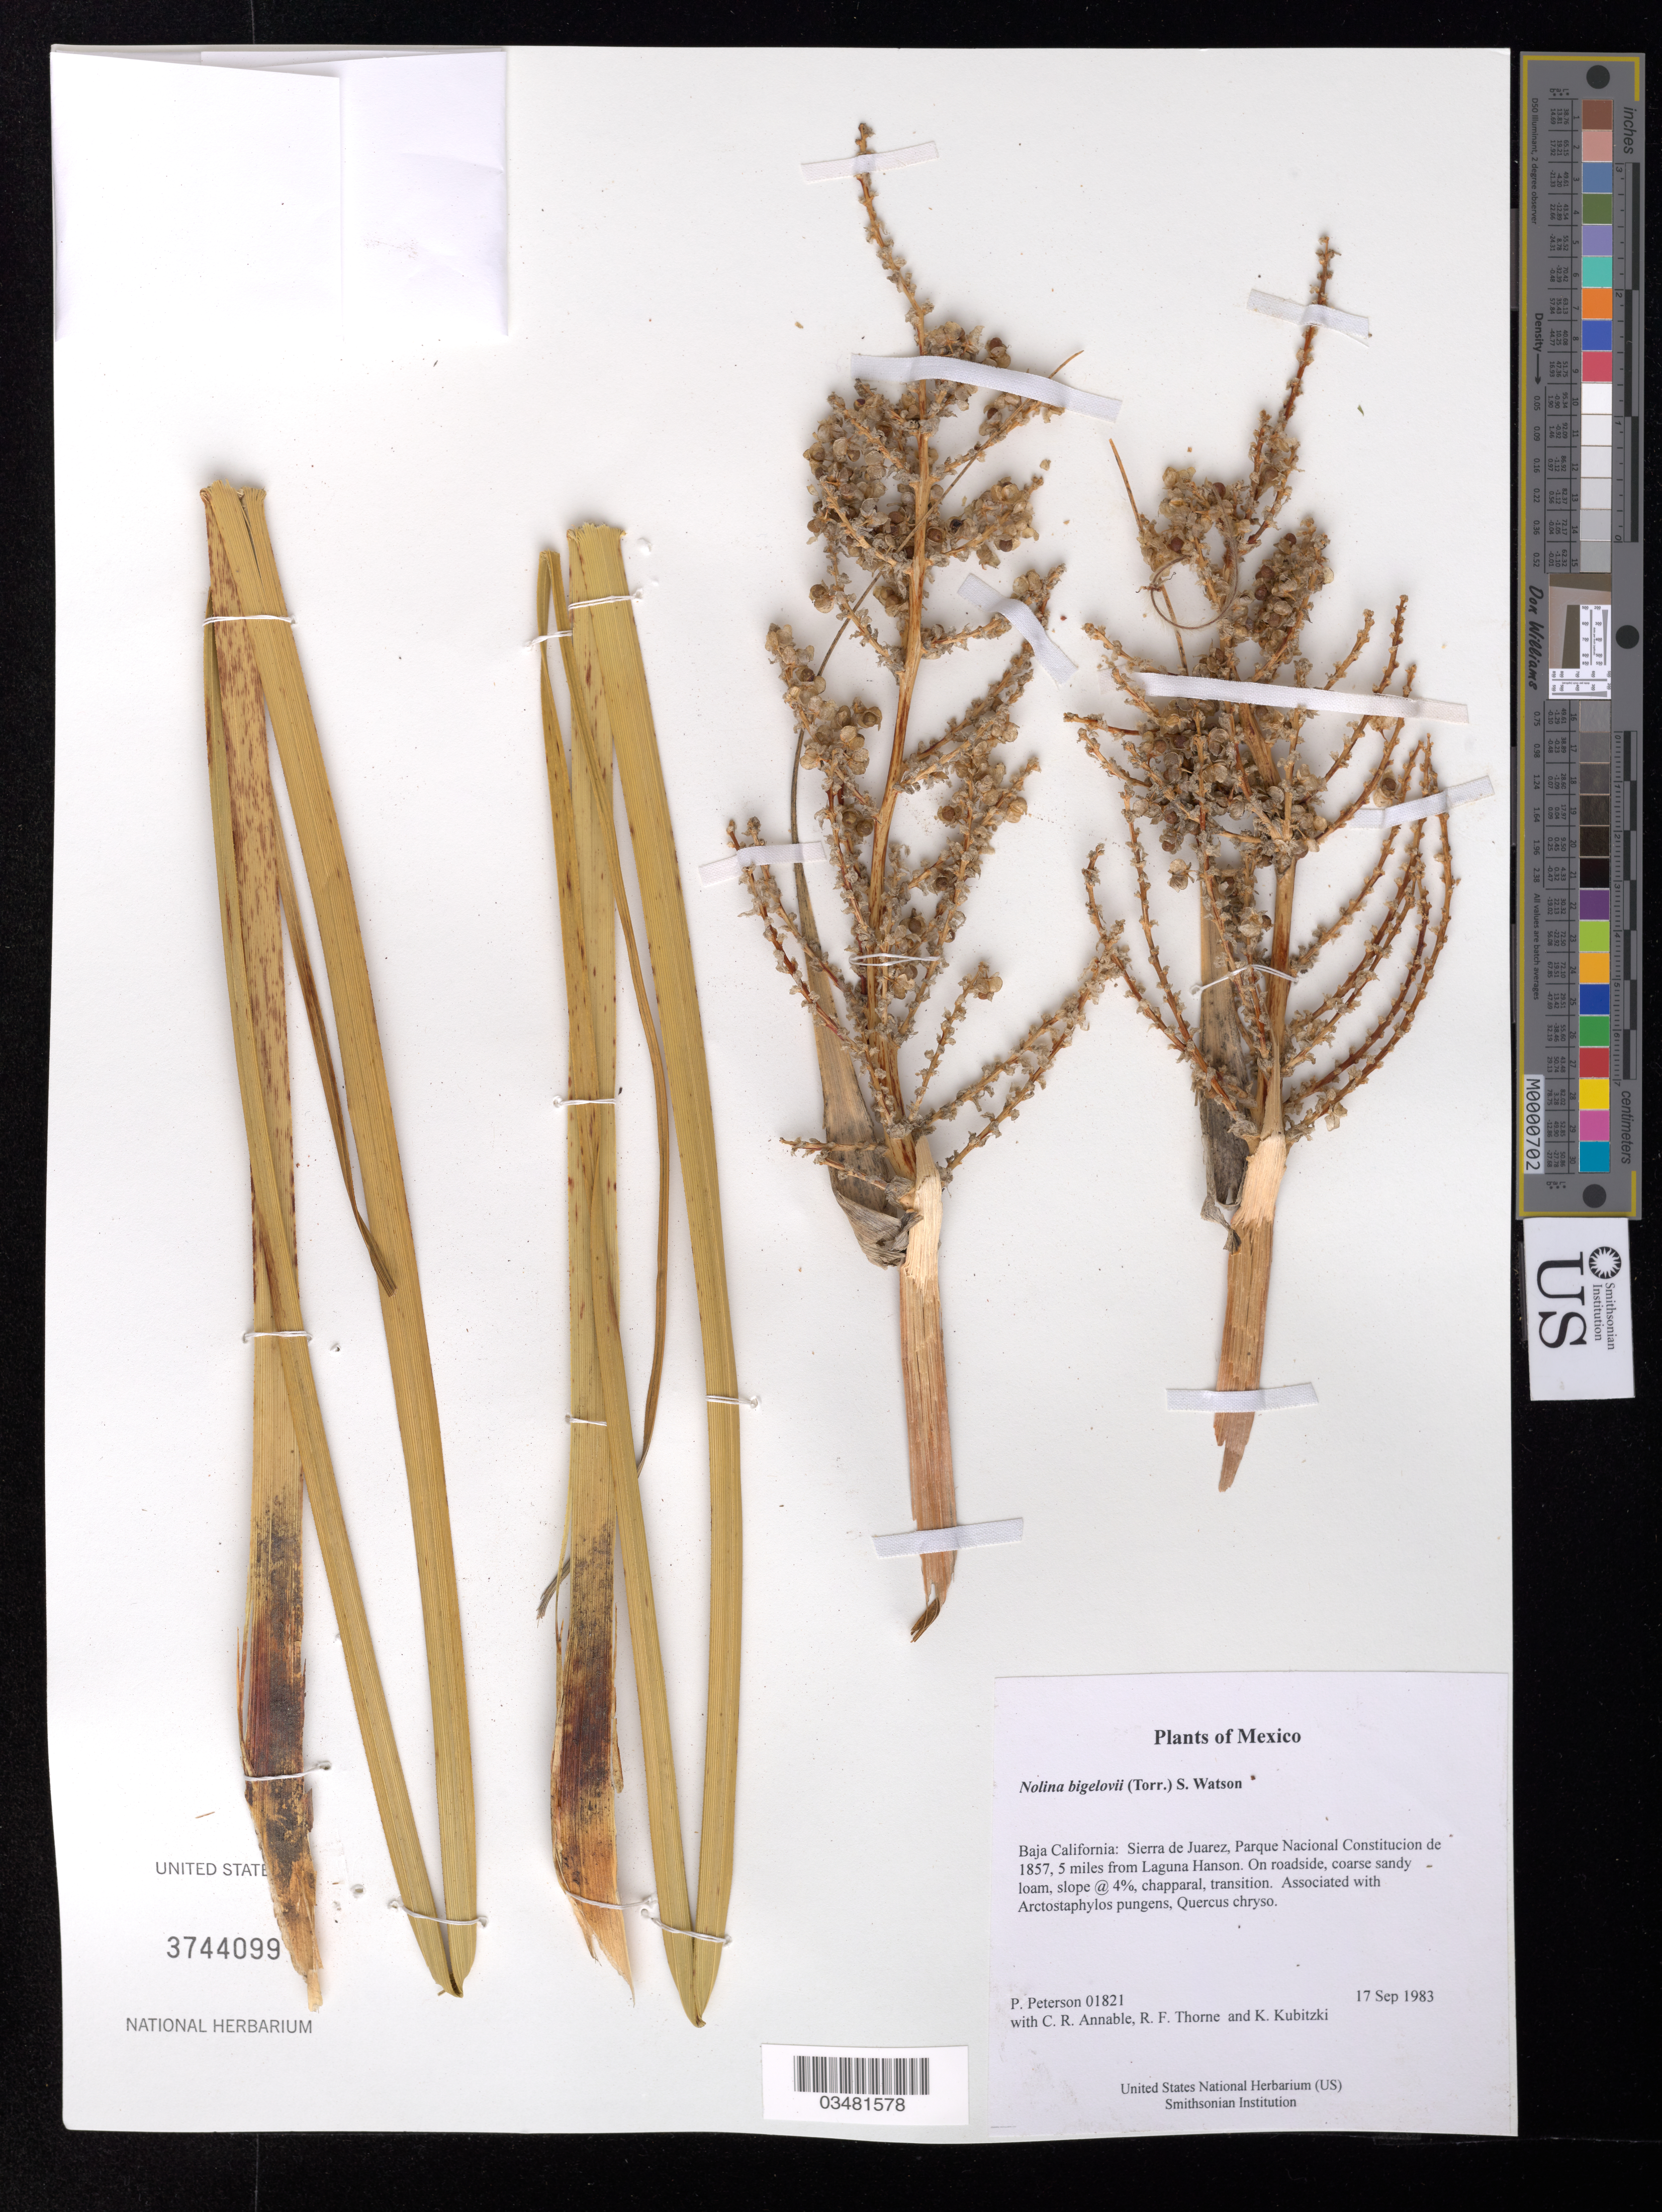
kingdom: Plantae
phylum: Tracheophyta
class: Liliopsida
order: Asparagales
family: Asparagaceae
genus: Nolina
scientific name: Nolina bigelovii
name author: (Torr.) S. Watson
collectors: P. M. Peterson, C. R. Annable, R. F. Thorne & K. Kubitzki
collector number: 01821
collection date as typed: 17 Sep 1983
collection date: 1983-09-17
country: Mexico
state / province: Baja California Norte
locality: Sierra de Juarez, Parque Nacional Constitucion de 1857, 5 miles from Laguna Hanson.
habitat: On roadside, coarse sandy loam, slope @ 4%, chapparal, transition. Associated with Arctostaphylos pungens, Quercus chryso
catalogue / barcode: US 3744099